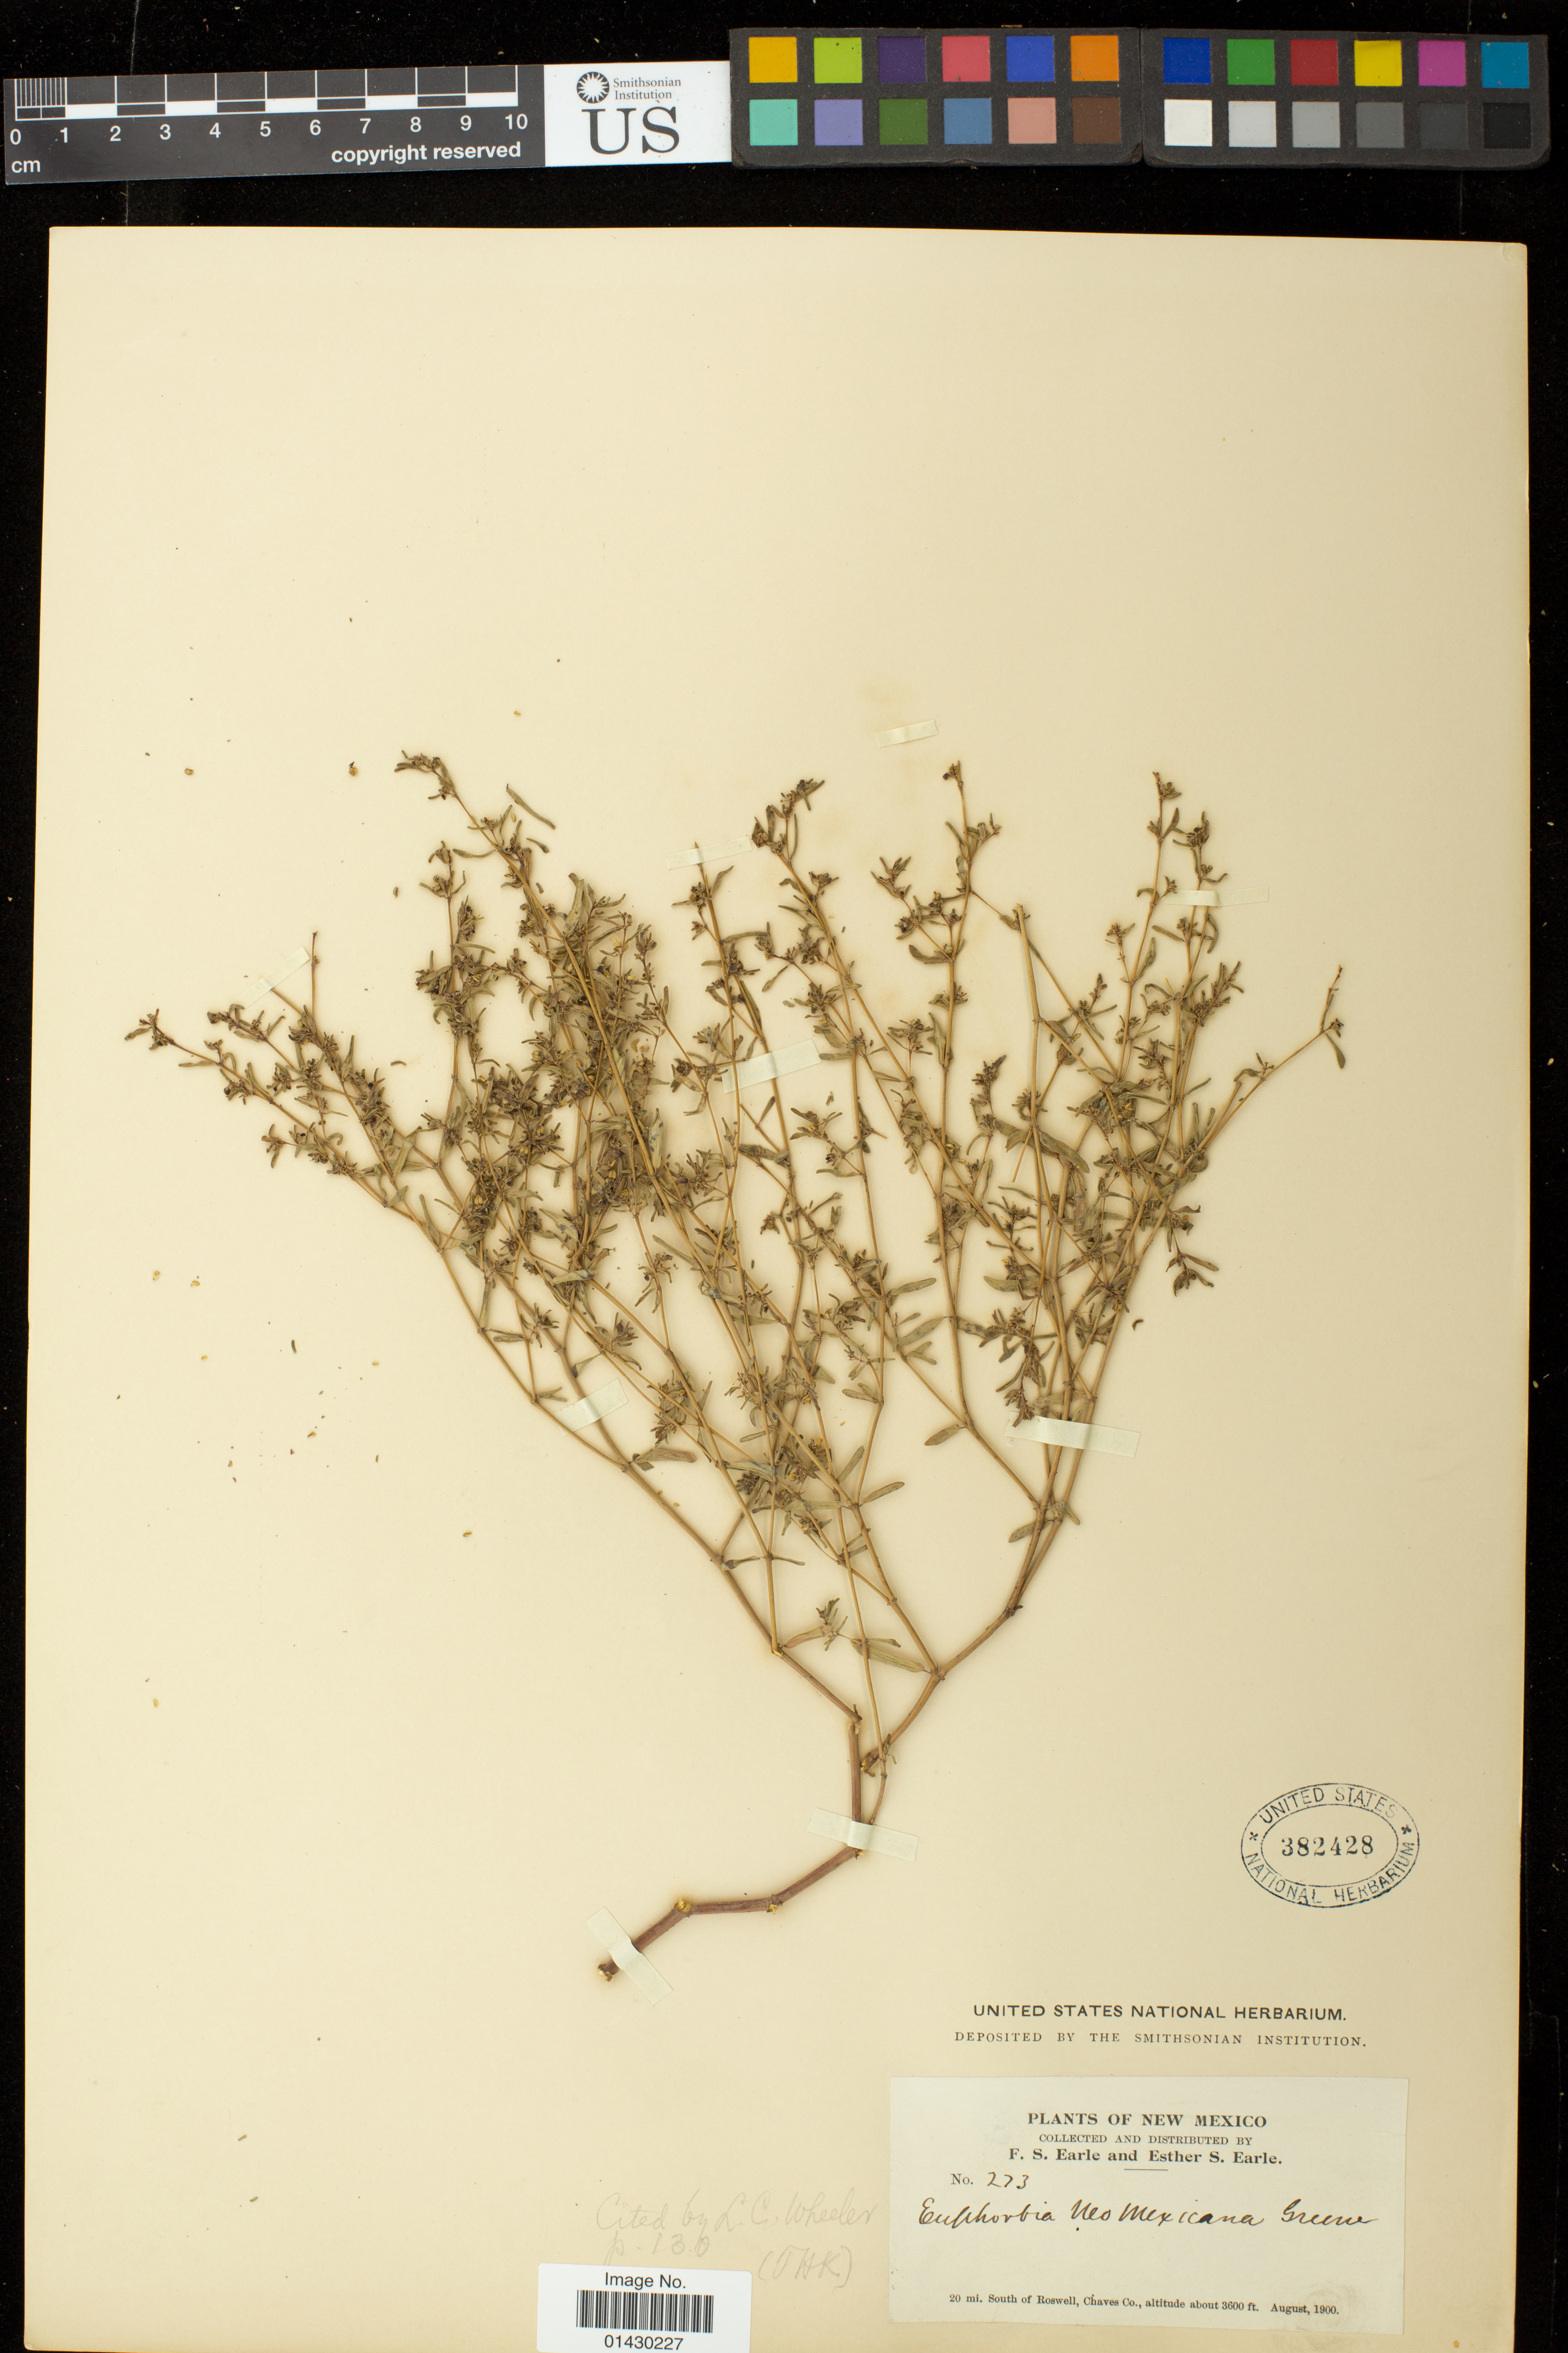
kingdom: Plantae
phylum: Tracheophyta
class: Magnoliopsida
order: Malpighiales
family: Euphorbiaceae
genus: Euphorbia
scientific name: Euphorbia serpillifolia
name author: Pers.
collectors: F. S. Earle & E. S. Earle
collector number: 273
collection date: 1900-08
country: United States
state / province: New Mexico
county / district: Chaves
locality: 20 mi. South of Roswell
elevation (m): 1097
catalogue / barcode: US 382428